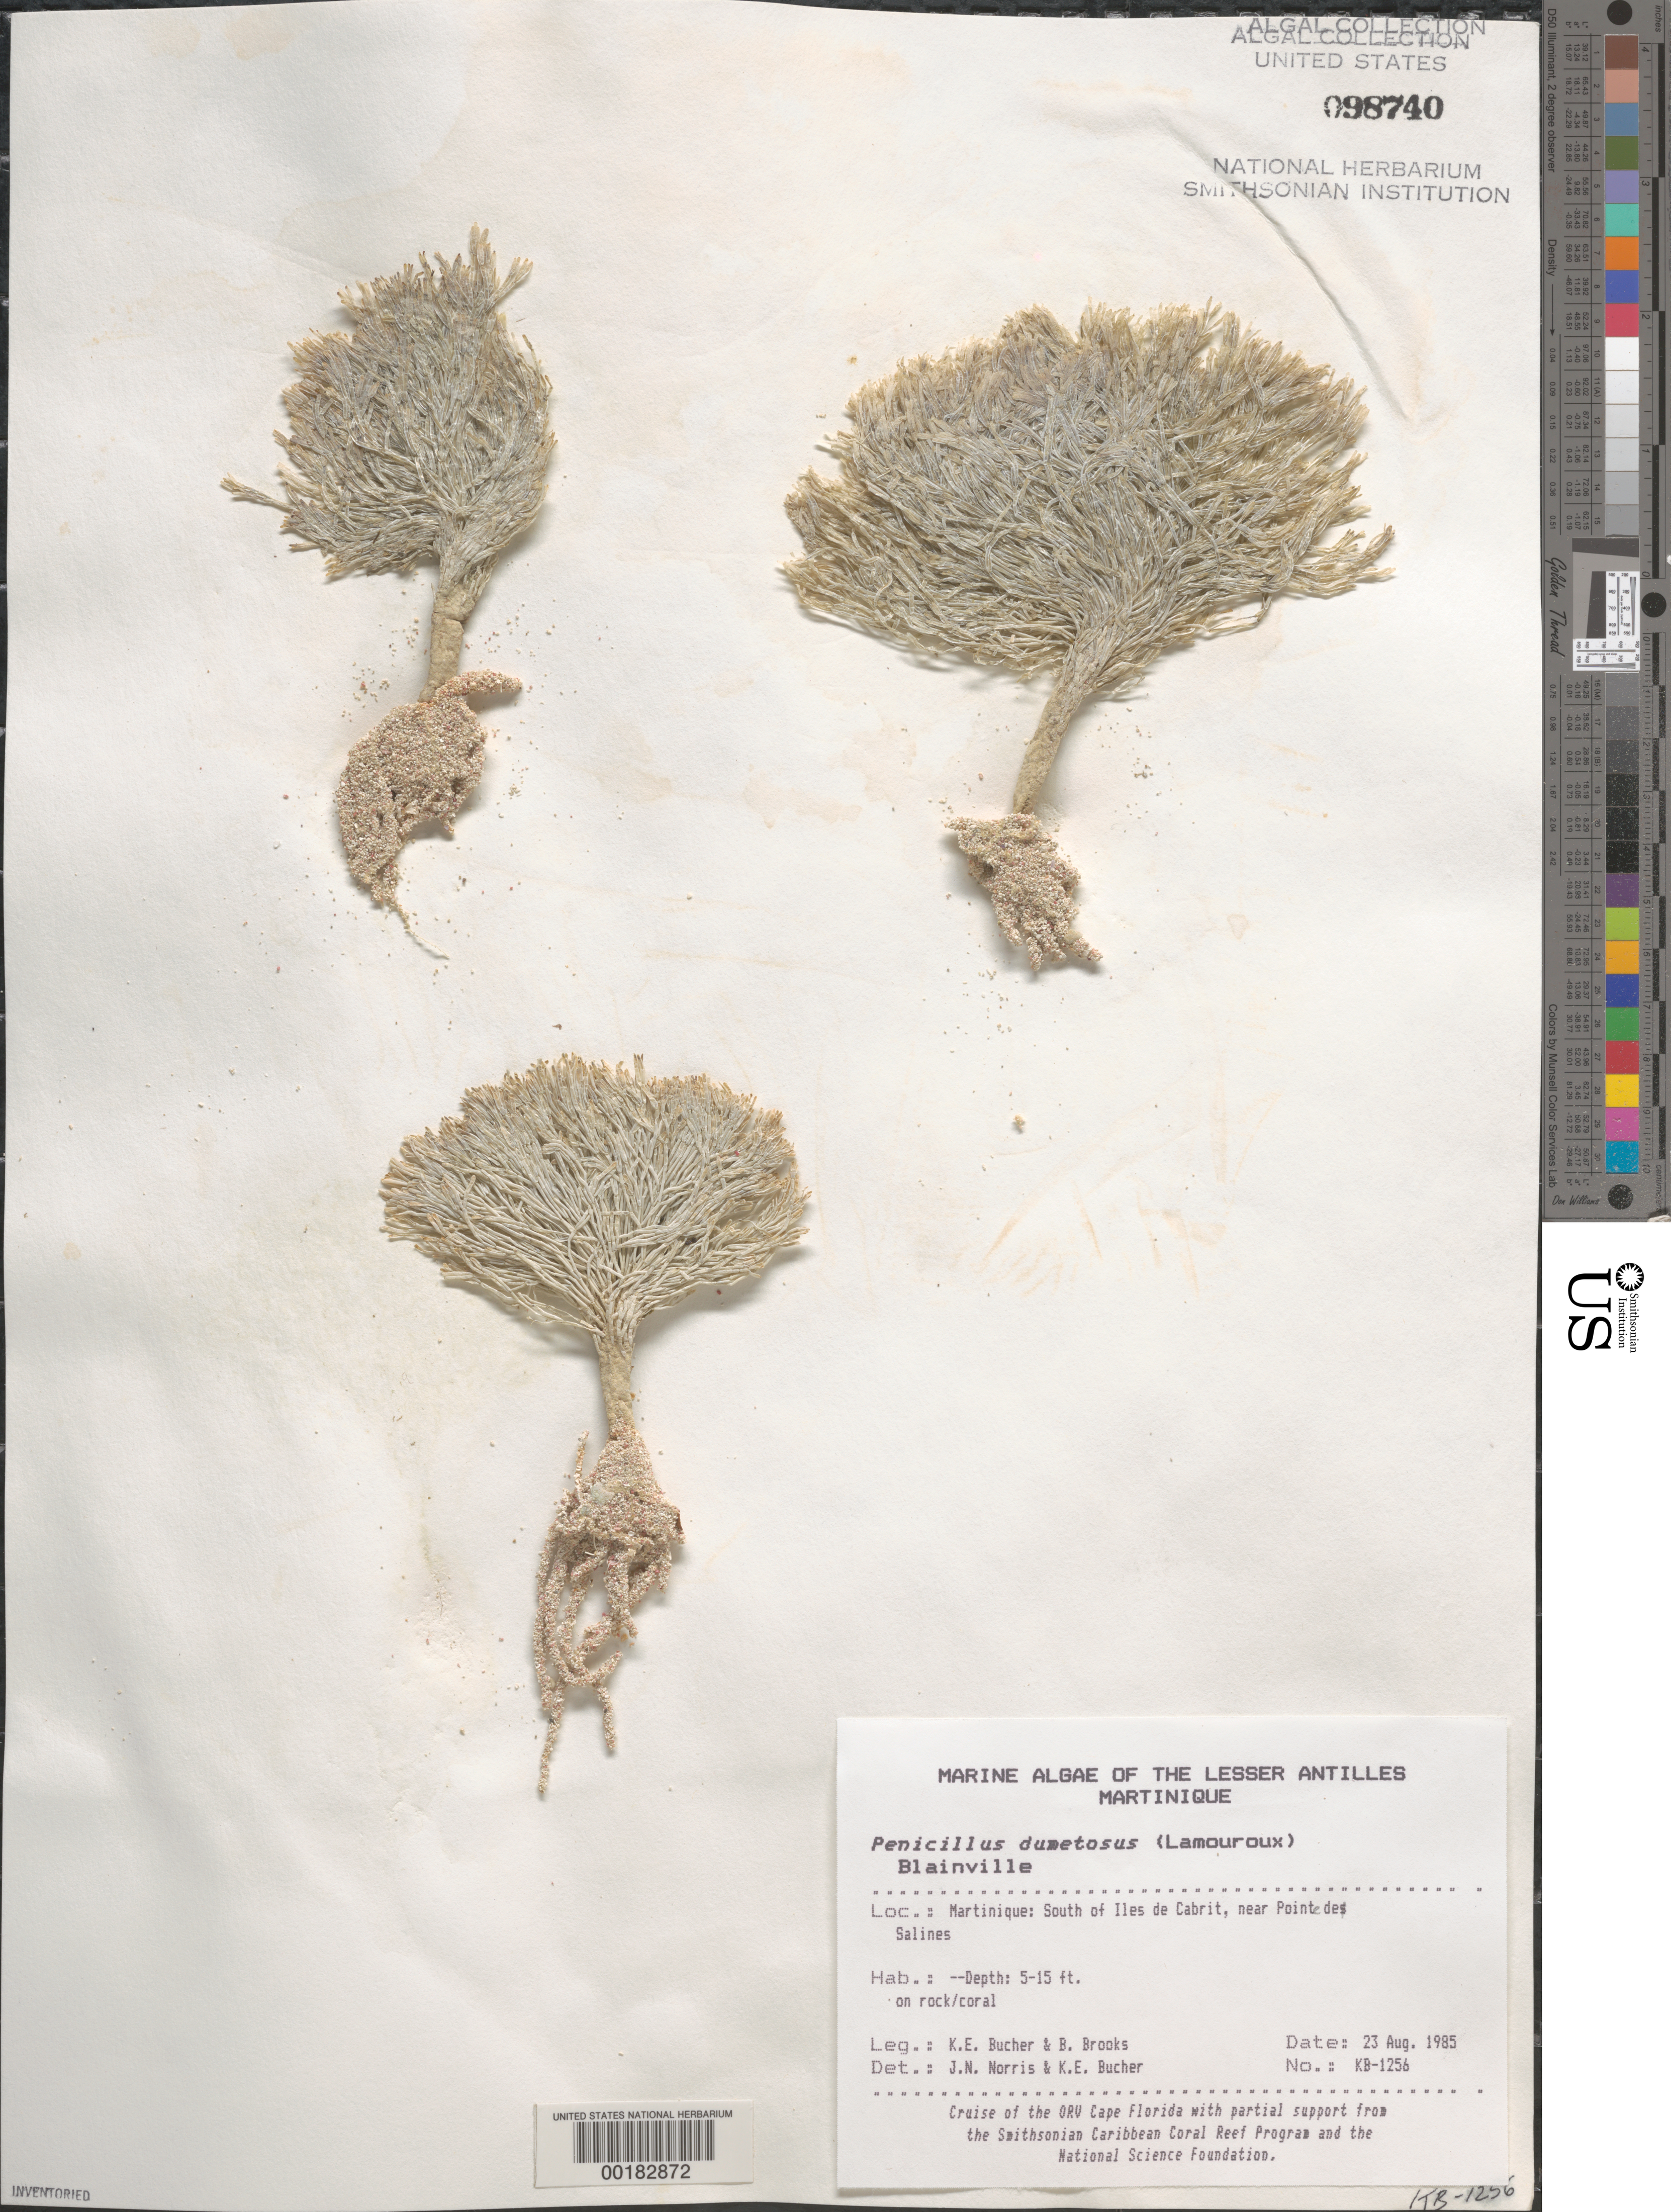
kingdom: Plantae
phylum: Chlorophyta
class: Ulvophyceae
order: Bryopsidales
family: Udoteaceae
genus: Penicillus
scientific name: Penicillus dumetosus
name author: (J.V.Lamouroux) Blainville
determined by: Norris, J. N.; Bucher, K. E.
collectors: K. E. Bucher & B. Brooks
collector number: Kb-1256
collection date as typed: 23 Aug 1985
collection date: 1985-08-23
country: Martinique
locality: South of Iles de Cabrit, near Pointe de Salines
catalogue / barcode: US 98740